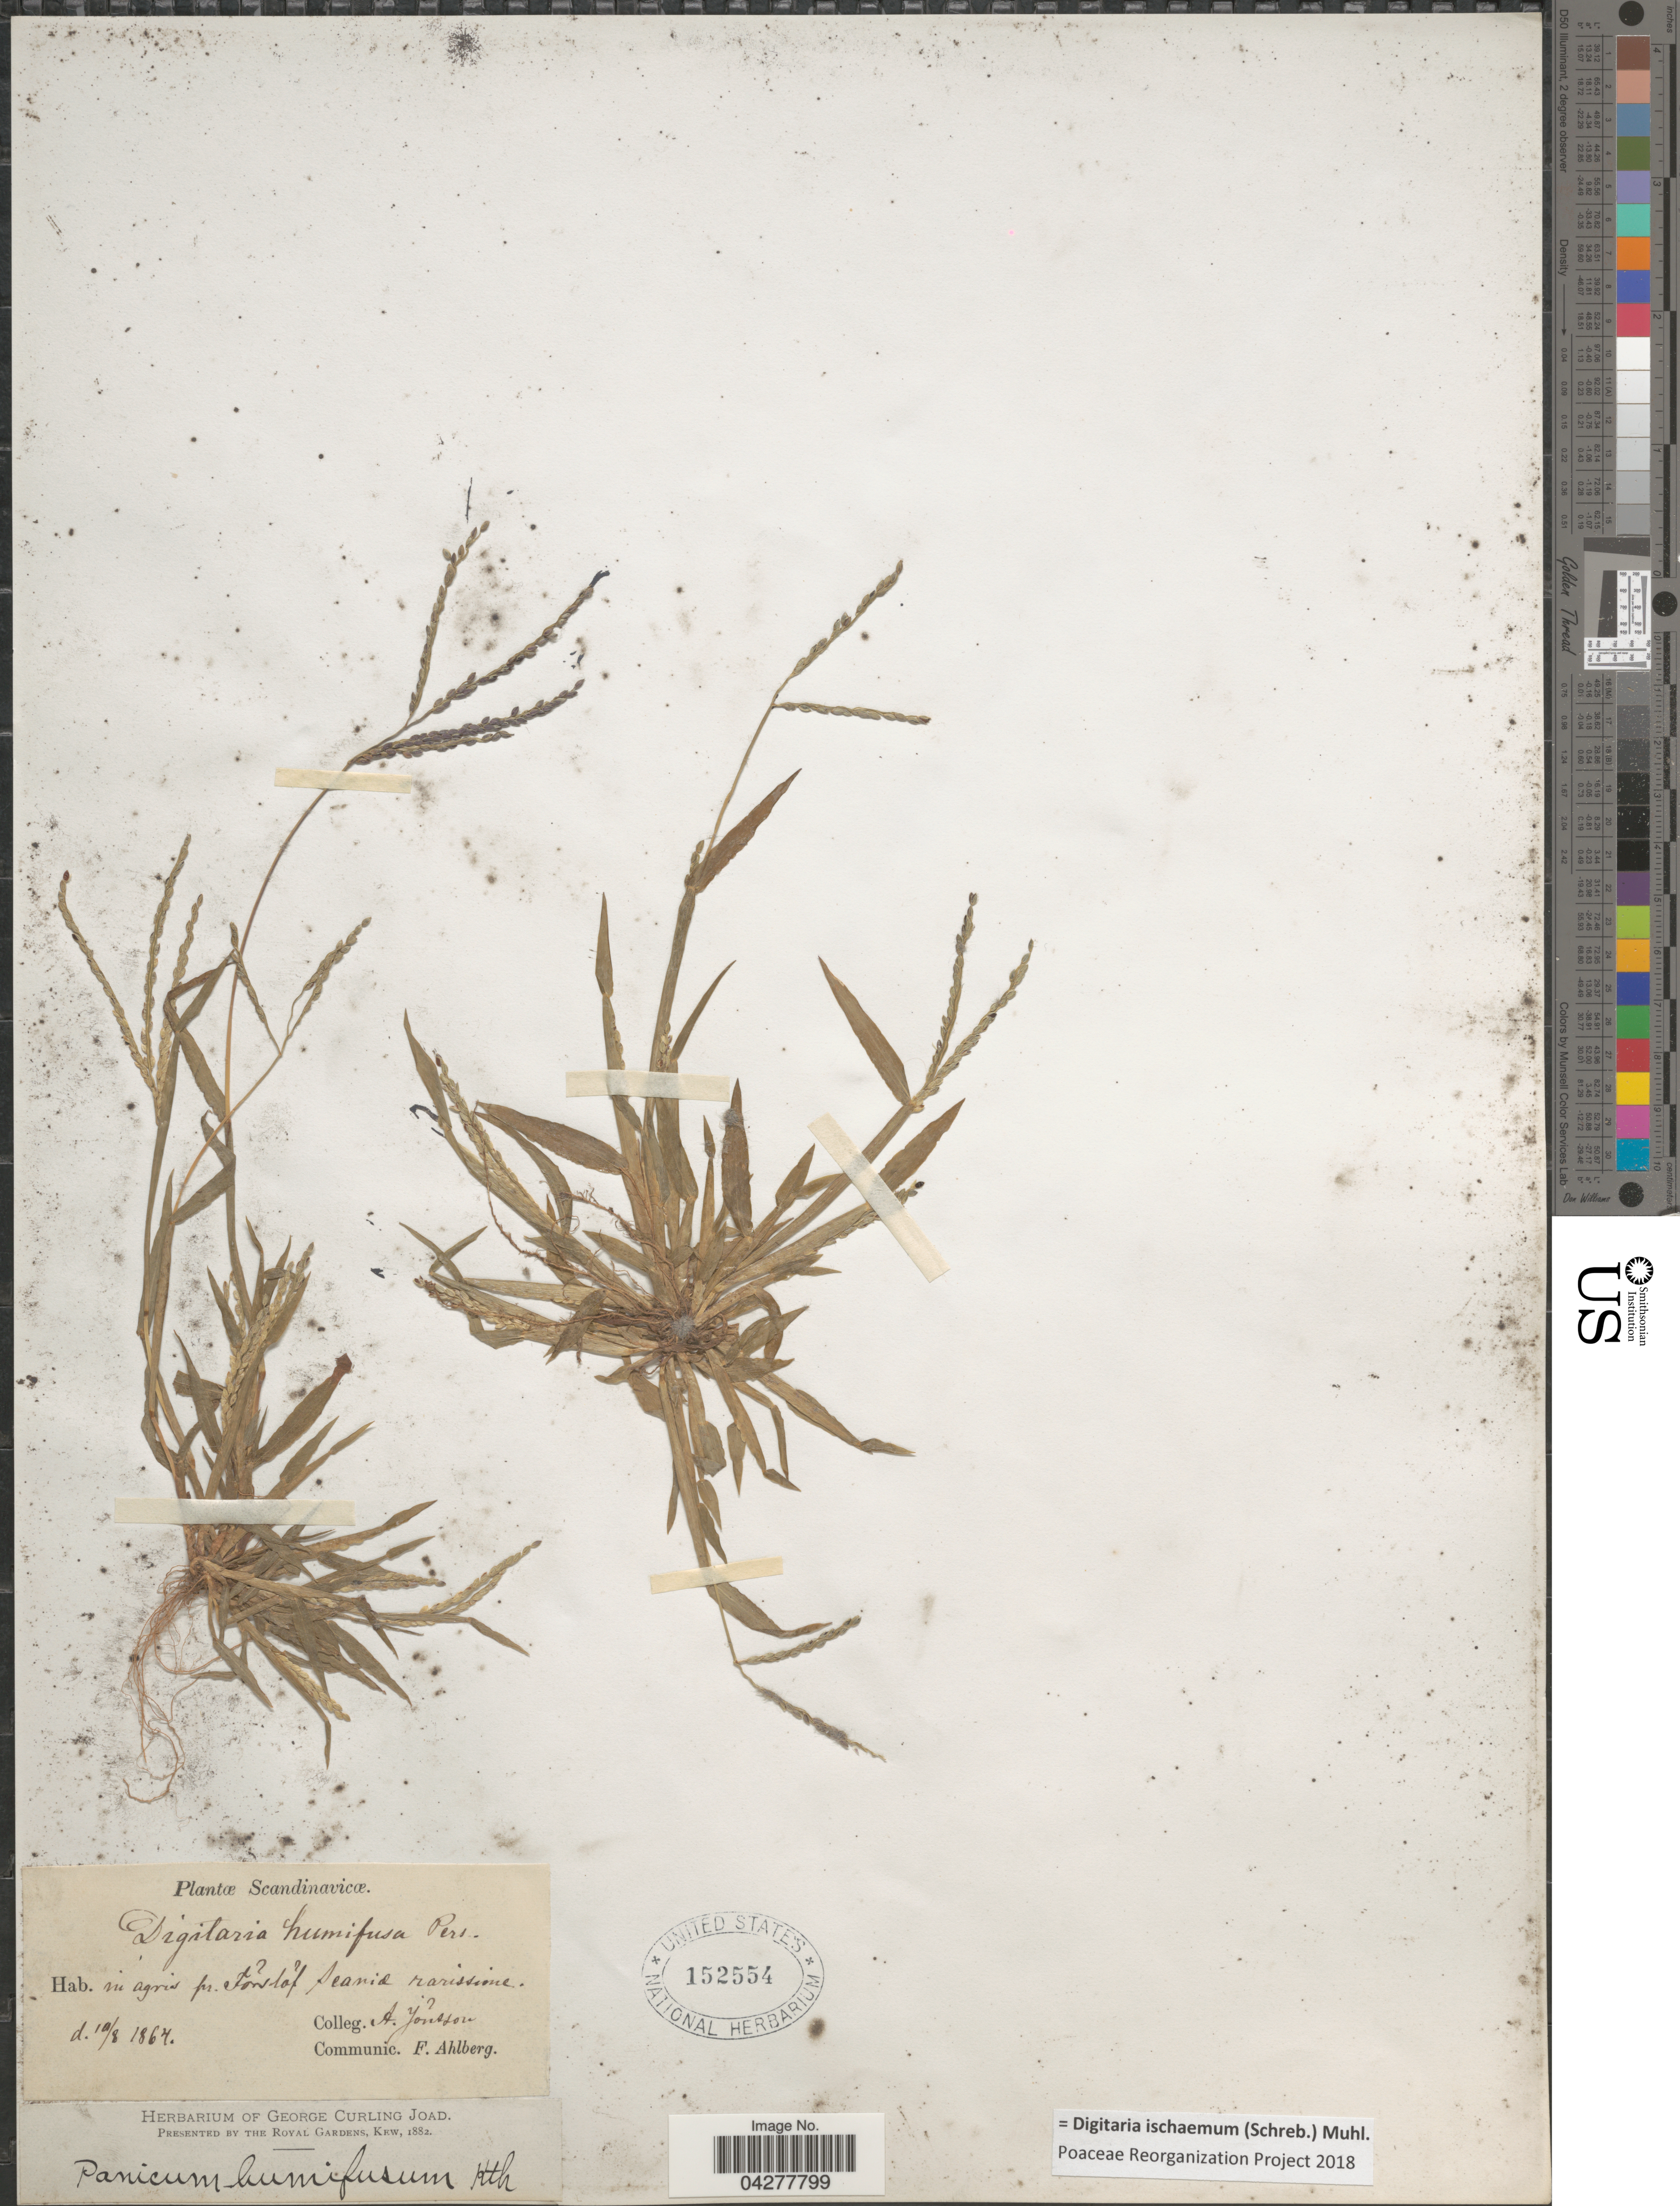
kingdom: Plantae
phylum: Tracheophyta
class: Liliopsida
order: Poales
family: Poaceae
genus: Digitaria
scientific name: Digitaria ischaemum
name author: (Schreber) Schreber ex Muhl.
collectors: A. Jônsson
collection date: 1864-08-10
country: Sweden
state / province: Skåne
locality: Scandinavicæ. In agris pr. Fõntõf Scania rarissione.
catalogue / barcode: US 152554